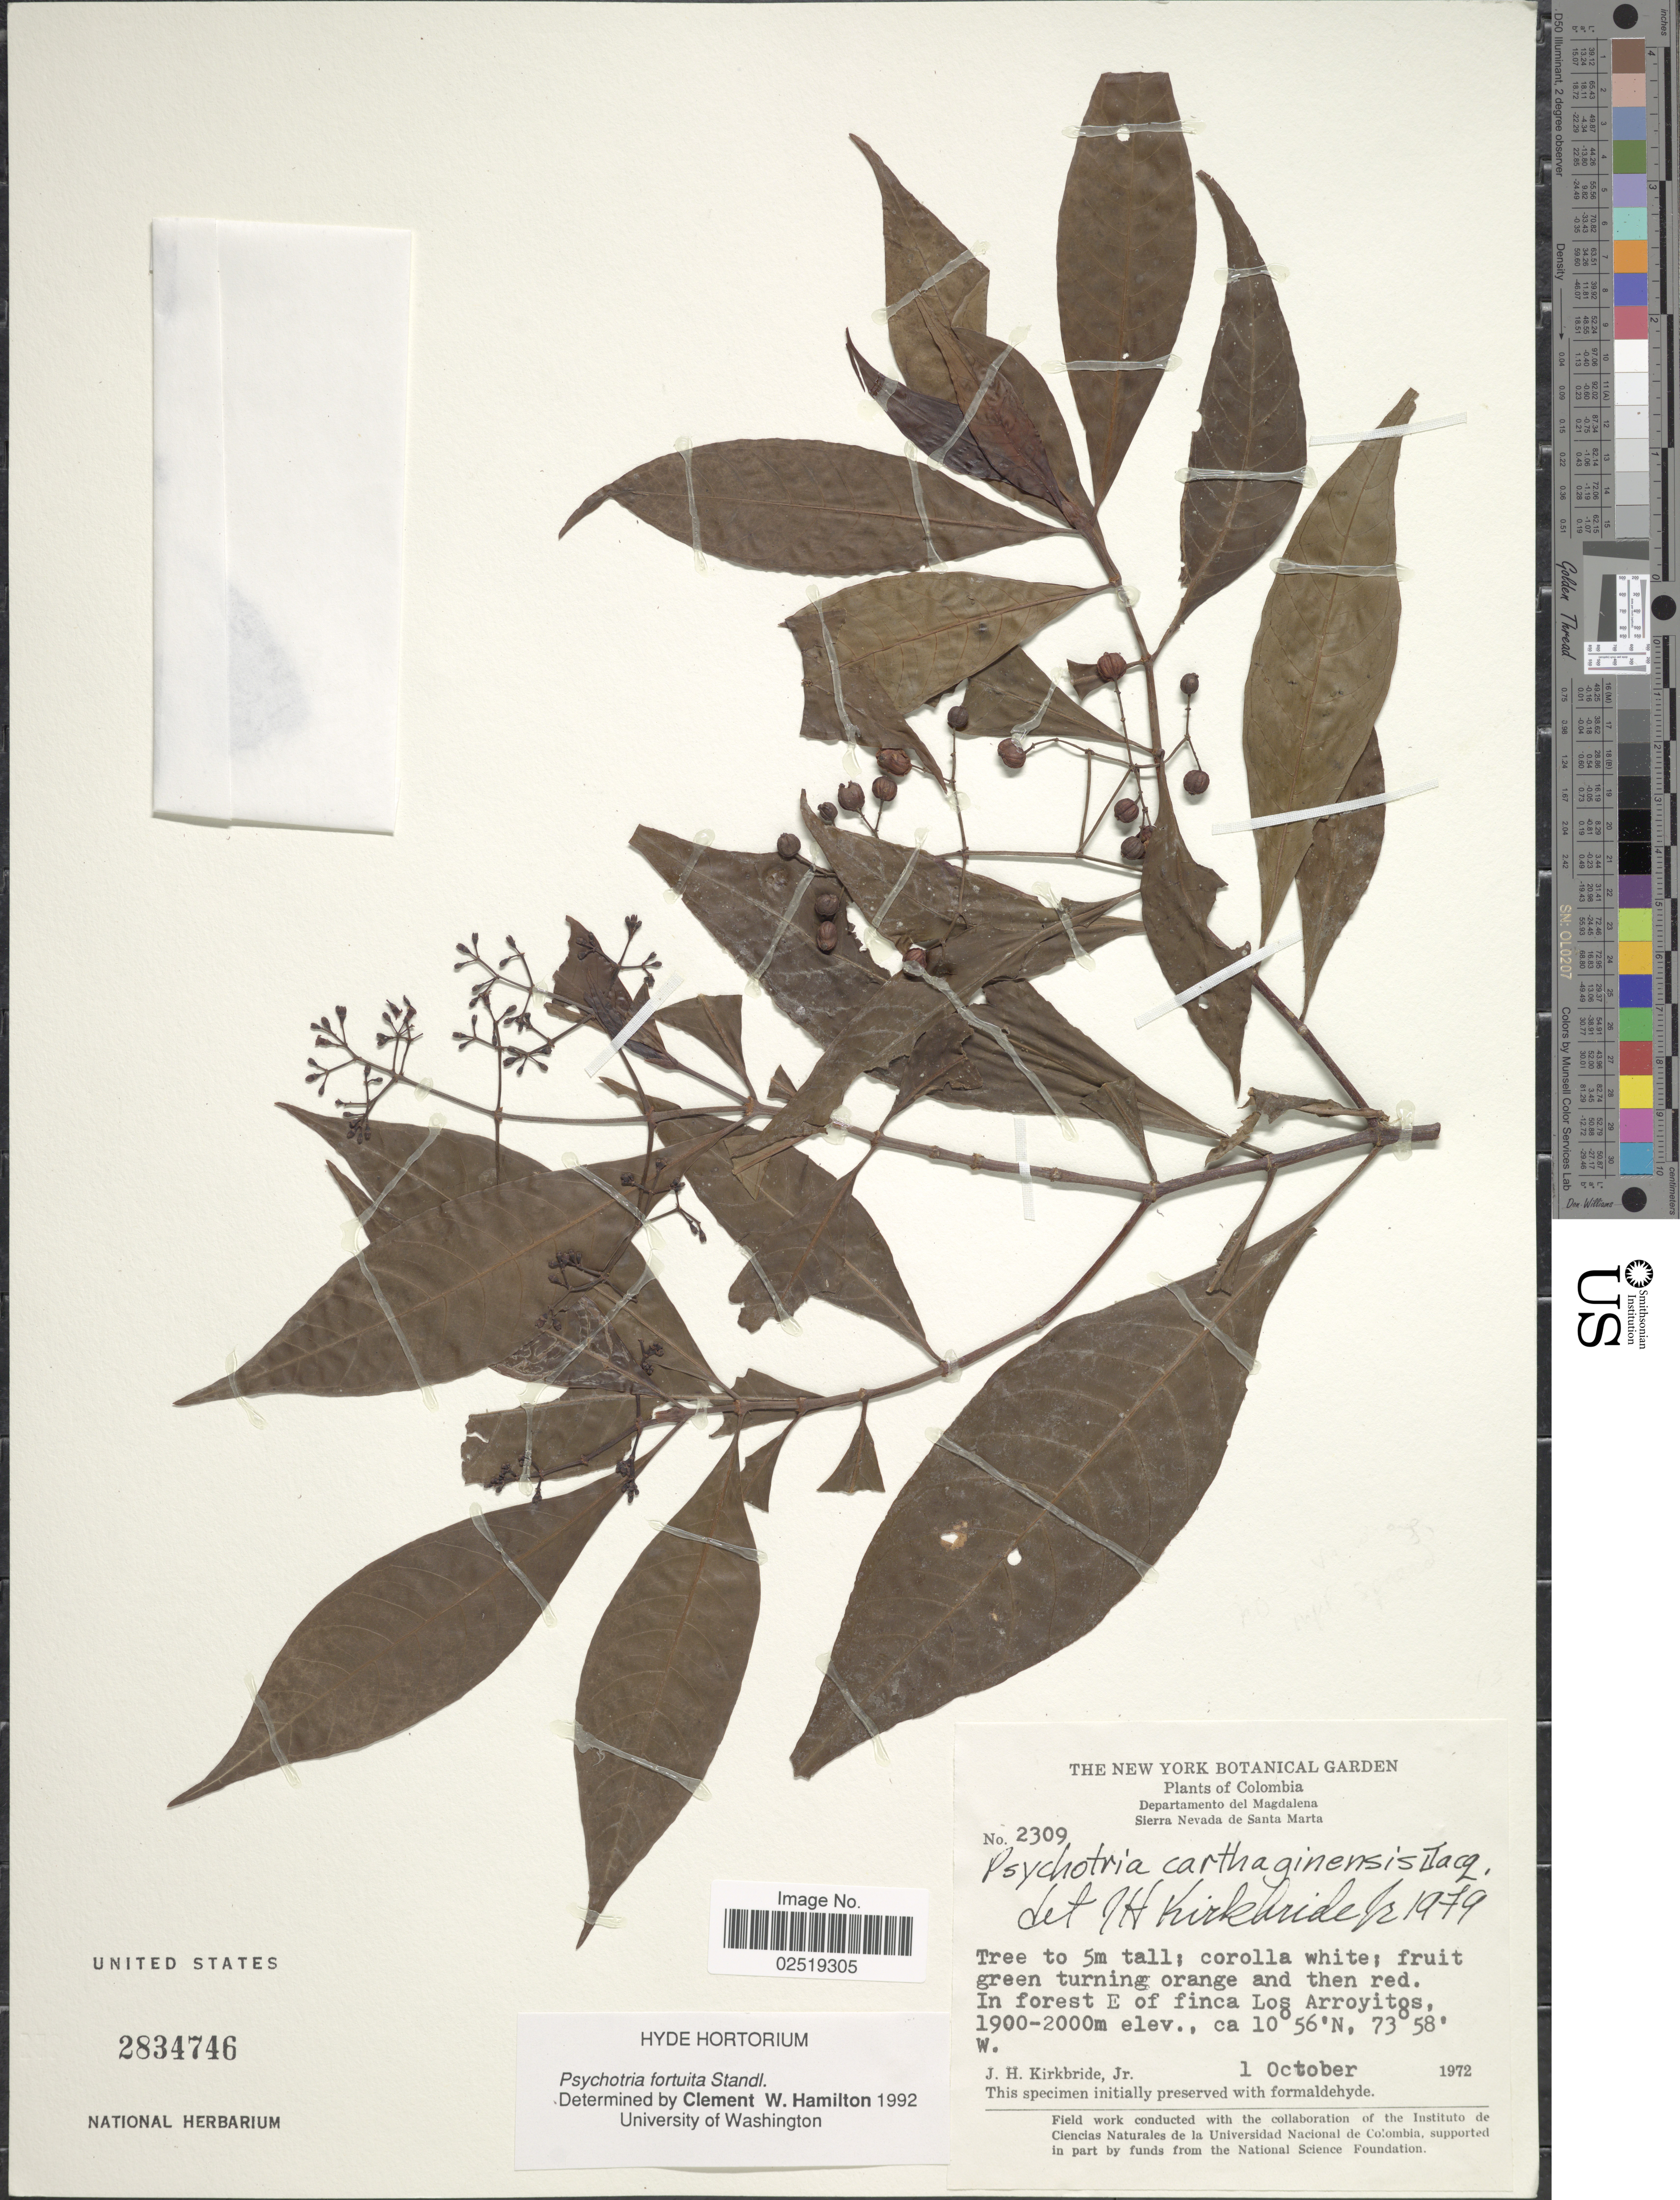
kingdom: Plantae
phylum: Tracheophyta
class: Magnoliopsida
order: Gentianales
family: Rubiaceae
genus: Psychotria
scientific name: Psychotria fortuita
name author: Standl.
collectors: J. H. Kirkbride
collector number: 2309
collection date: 1972-10-01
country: Colombia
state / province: Magdalena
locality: Departamento del Magdalena. Sierra Nevada de Santa Marta. In forest E of finca Los Arroyitos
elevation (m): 1900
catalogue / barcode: US 2834746